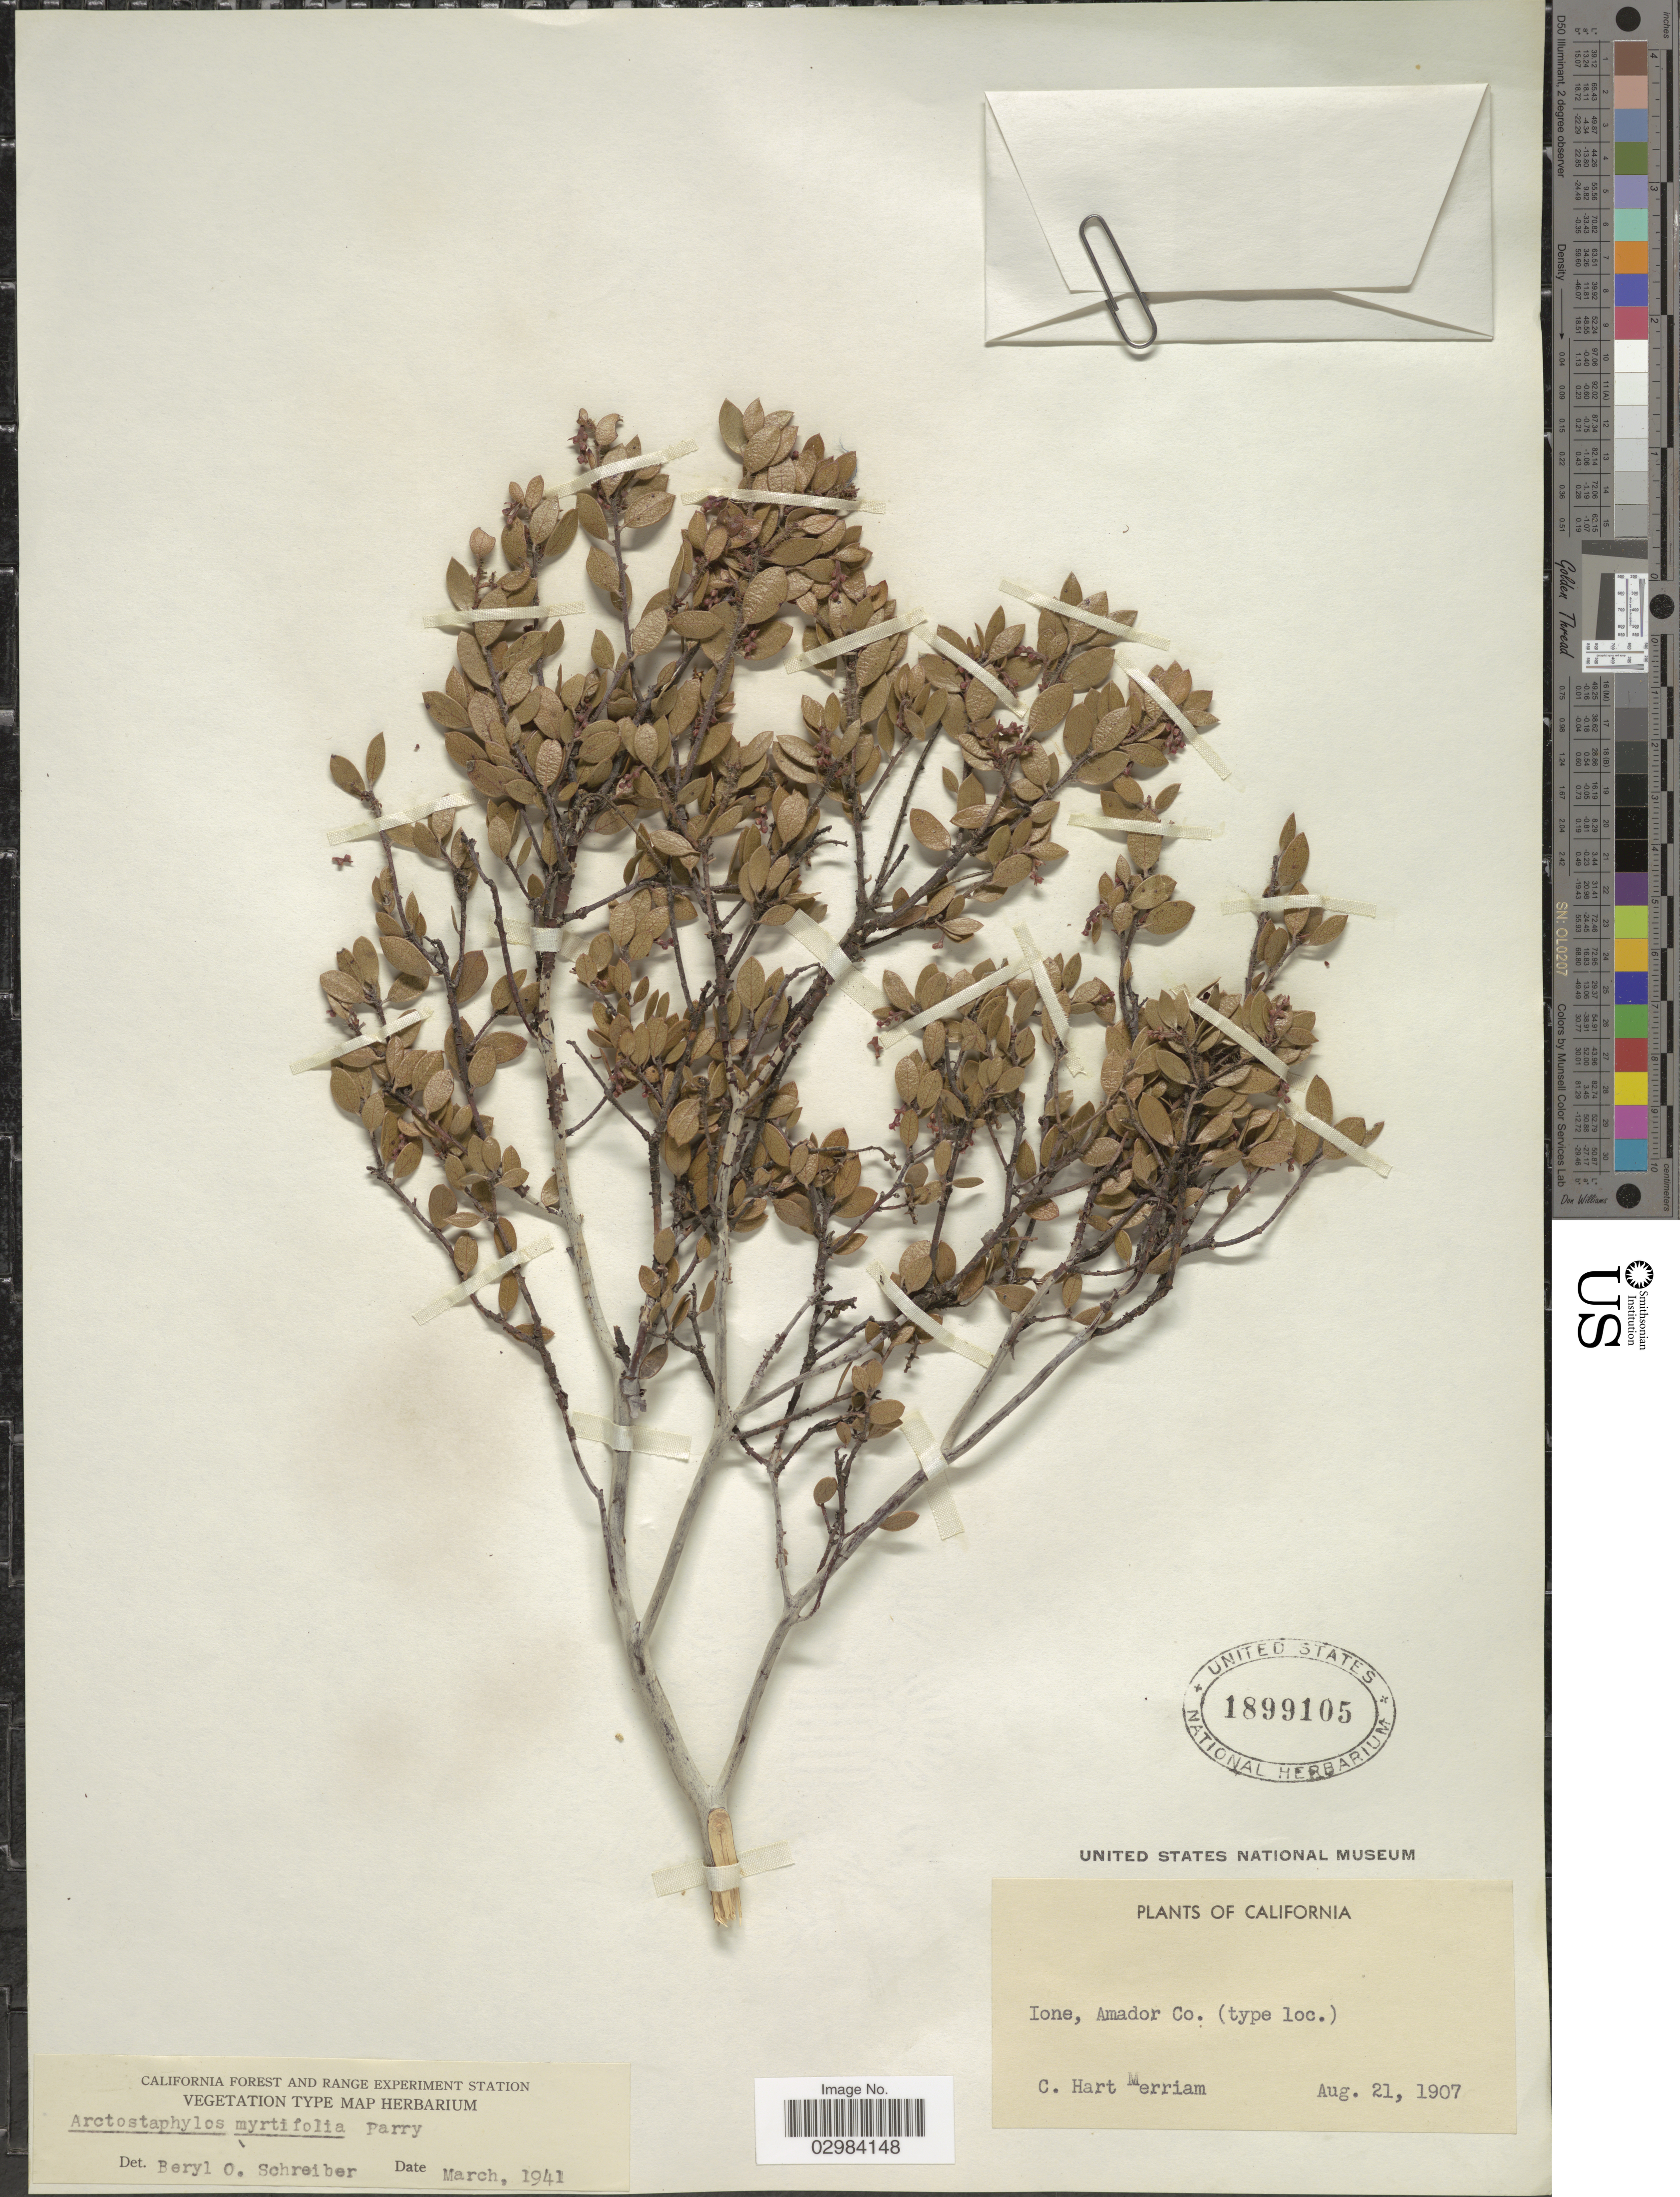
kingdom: Plantae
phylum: Tracheophyta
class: Magnoliopsida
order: Ericales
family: Ericaceae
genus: Arctostaphylos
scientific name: Arctostaphylos myrtifolia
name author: Parry in Greene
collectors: C. Merriam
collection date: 1907-08-21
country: United States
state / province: California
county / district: Amador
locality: Ione, Amador Co.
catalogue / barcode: US 1899105